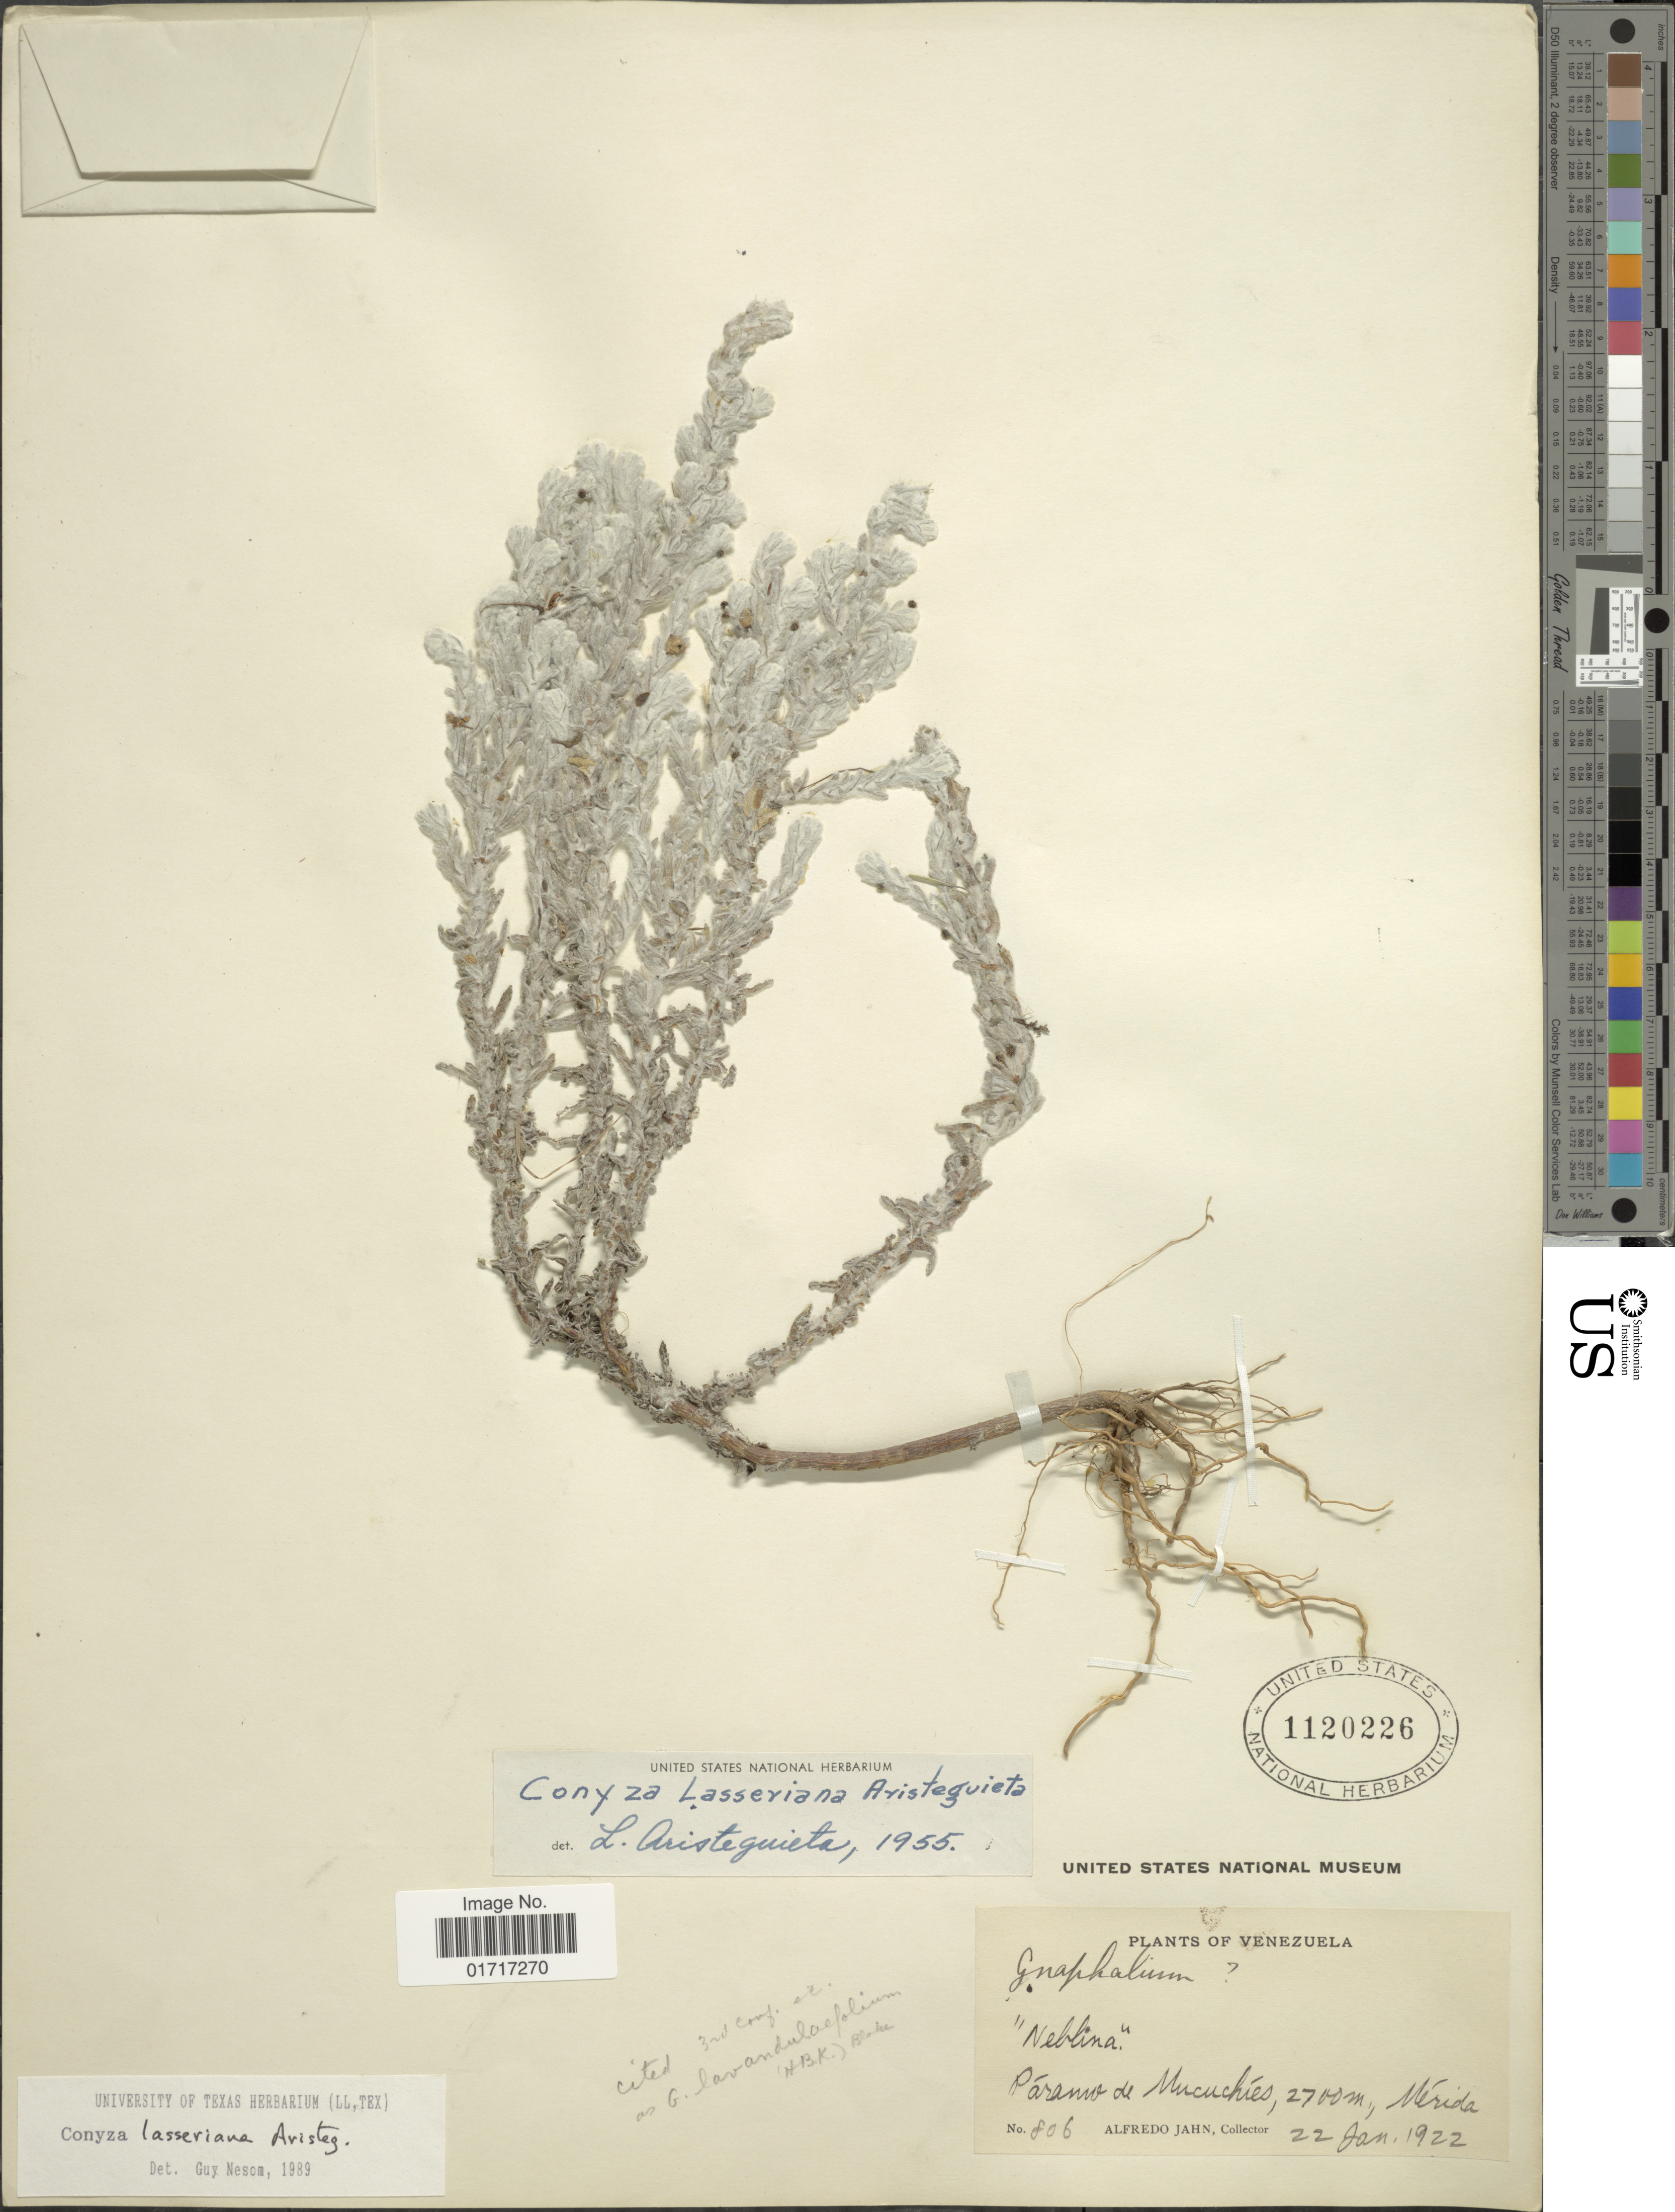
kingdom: Plantae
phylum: Tracheophyta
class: Magnoliopsida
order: Asterales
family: Asteraceae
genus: Conyza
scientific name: Conyza lasseriana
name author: Aristeg.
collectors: A. Jahn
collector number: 806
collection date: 1922-01-22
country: Venezuela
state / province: Mérida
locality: Paramo de Mucuchies. Merida.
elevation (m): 2700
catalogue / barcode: US 1120226